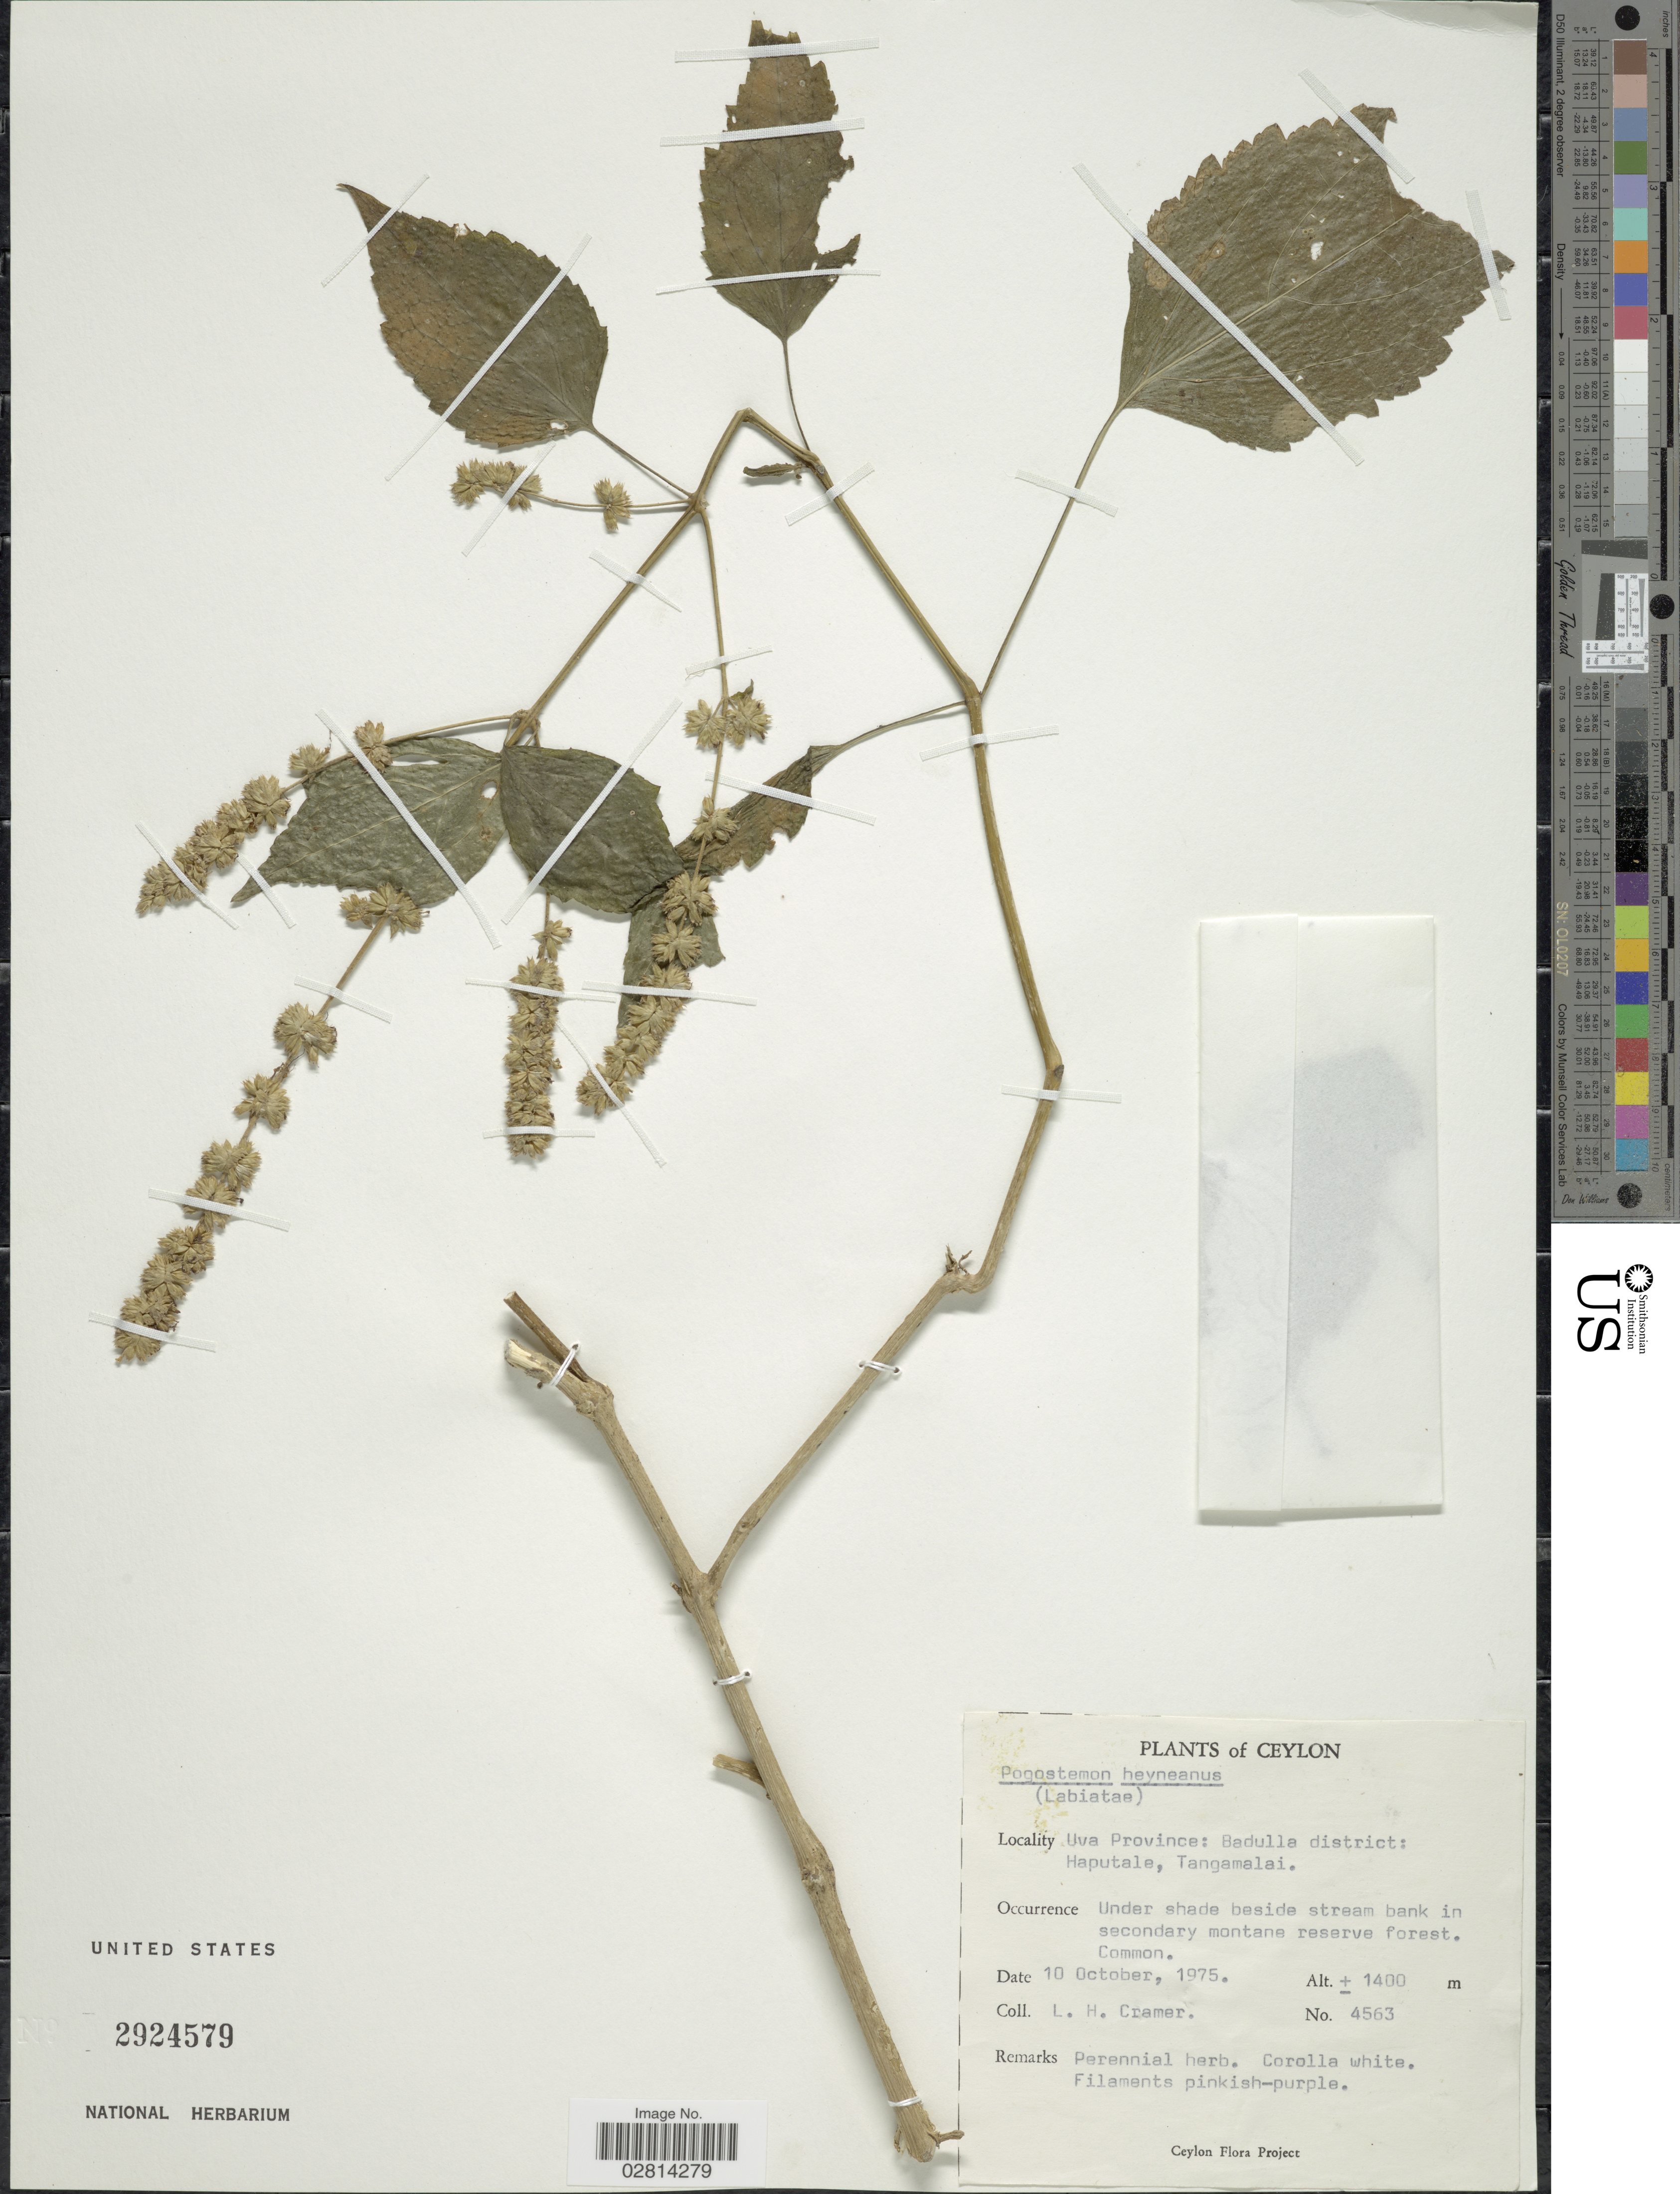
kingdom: Plantae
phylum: Tracheophyta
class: Magnoliopsida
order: Lamiales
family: Lamiaceae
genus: Pogostemon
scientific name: Pogostemon heyneanus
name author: Benth.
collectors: L. H. Cramer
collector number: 4563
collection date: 1975-10-10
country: Sri Lanka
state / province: Uva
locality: Ceylon. Badulla district: Haputale, Tangamalai.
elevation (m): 1400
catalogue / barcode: US 2924579